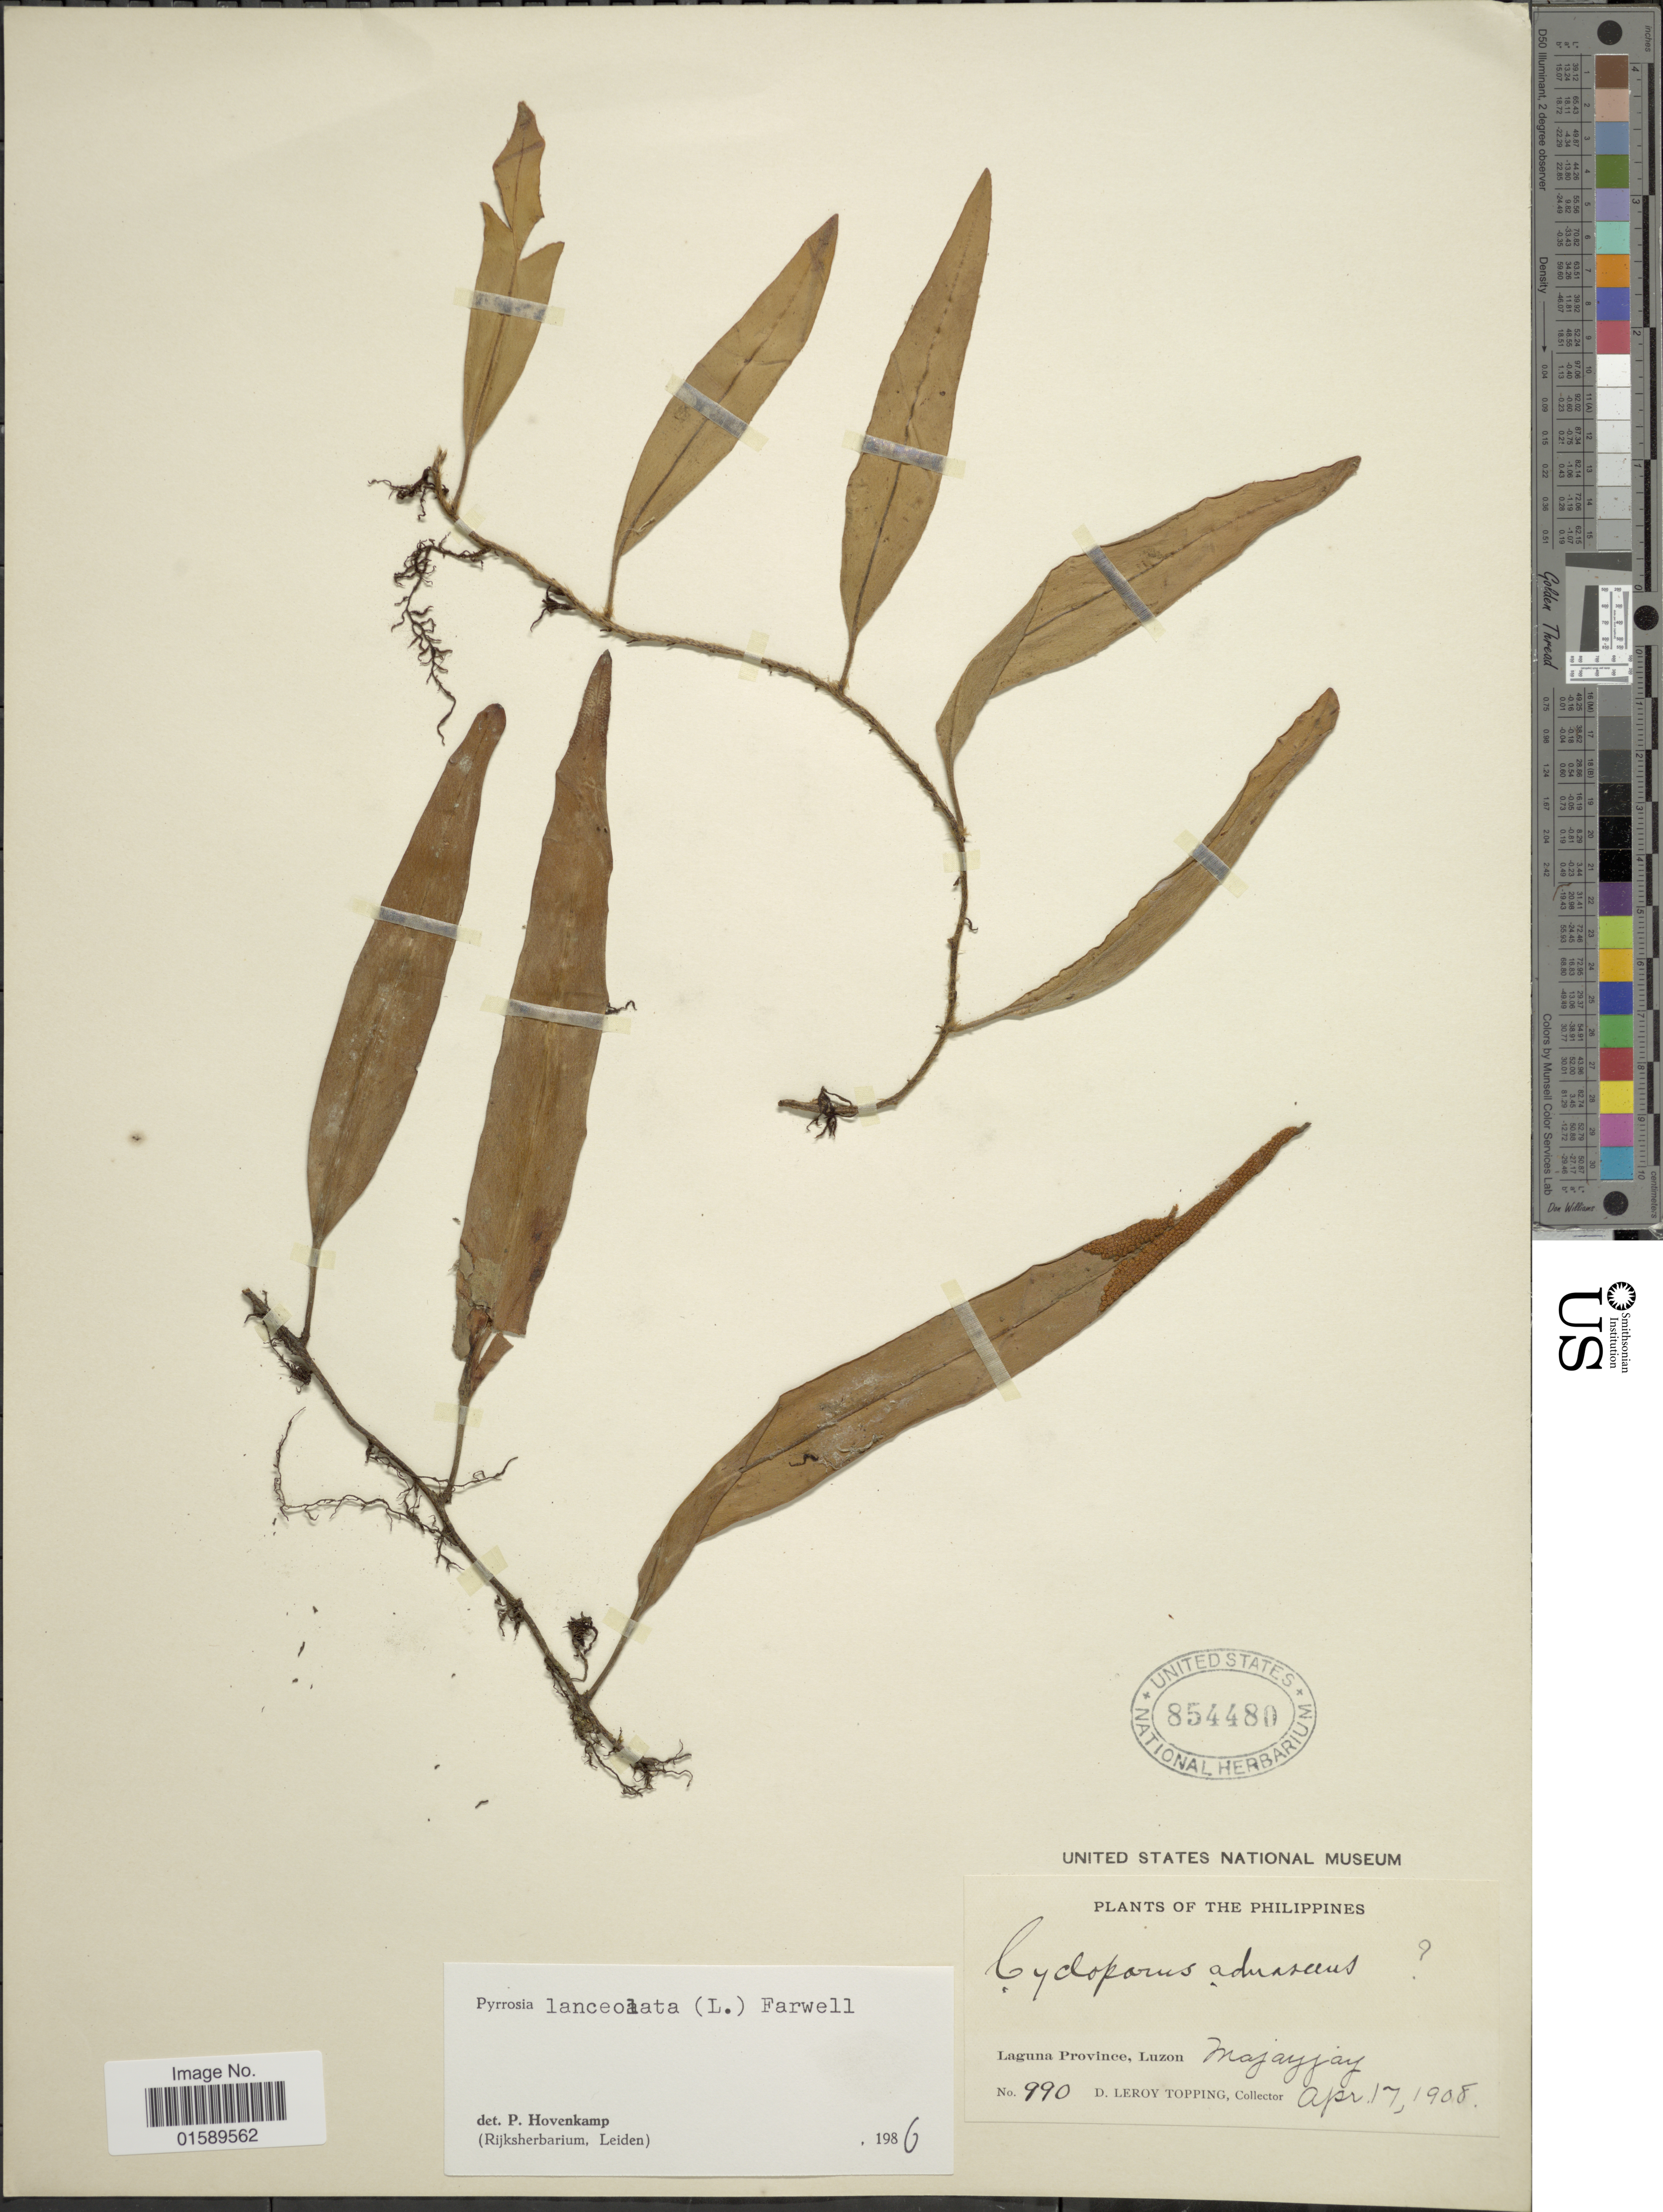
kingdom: Plantae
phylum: Tracheophyta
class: Polypodiopsida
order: Polypodiales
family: Polypodiaceae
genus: Pyrrosia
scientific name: Pyrrosia lanceolata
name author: (L.) Farw.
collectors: D. L. Topping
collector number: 990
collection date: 1908-04-17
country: Philippines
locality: Laguna Province, Luzon Majayjay.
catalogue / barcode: US 854480